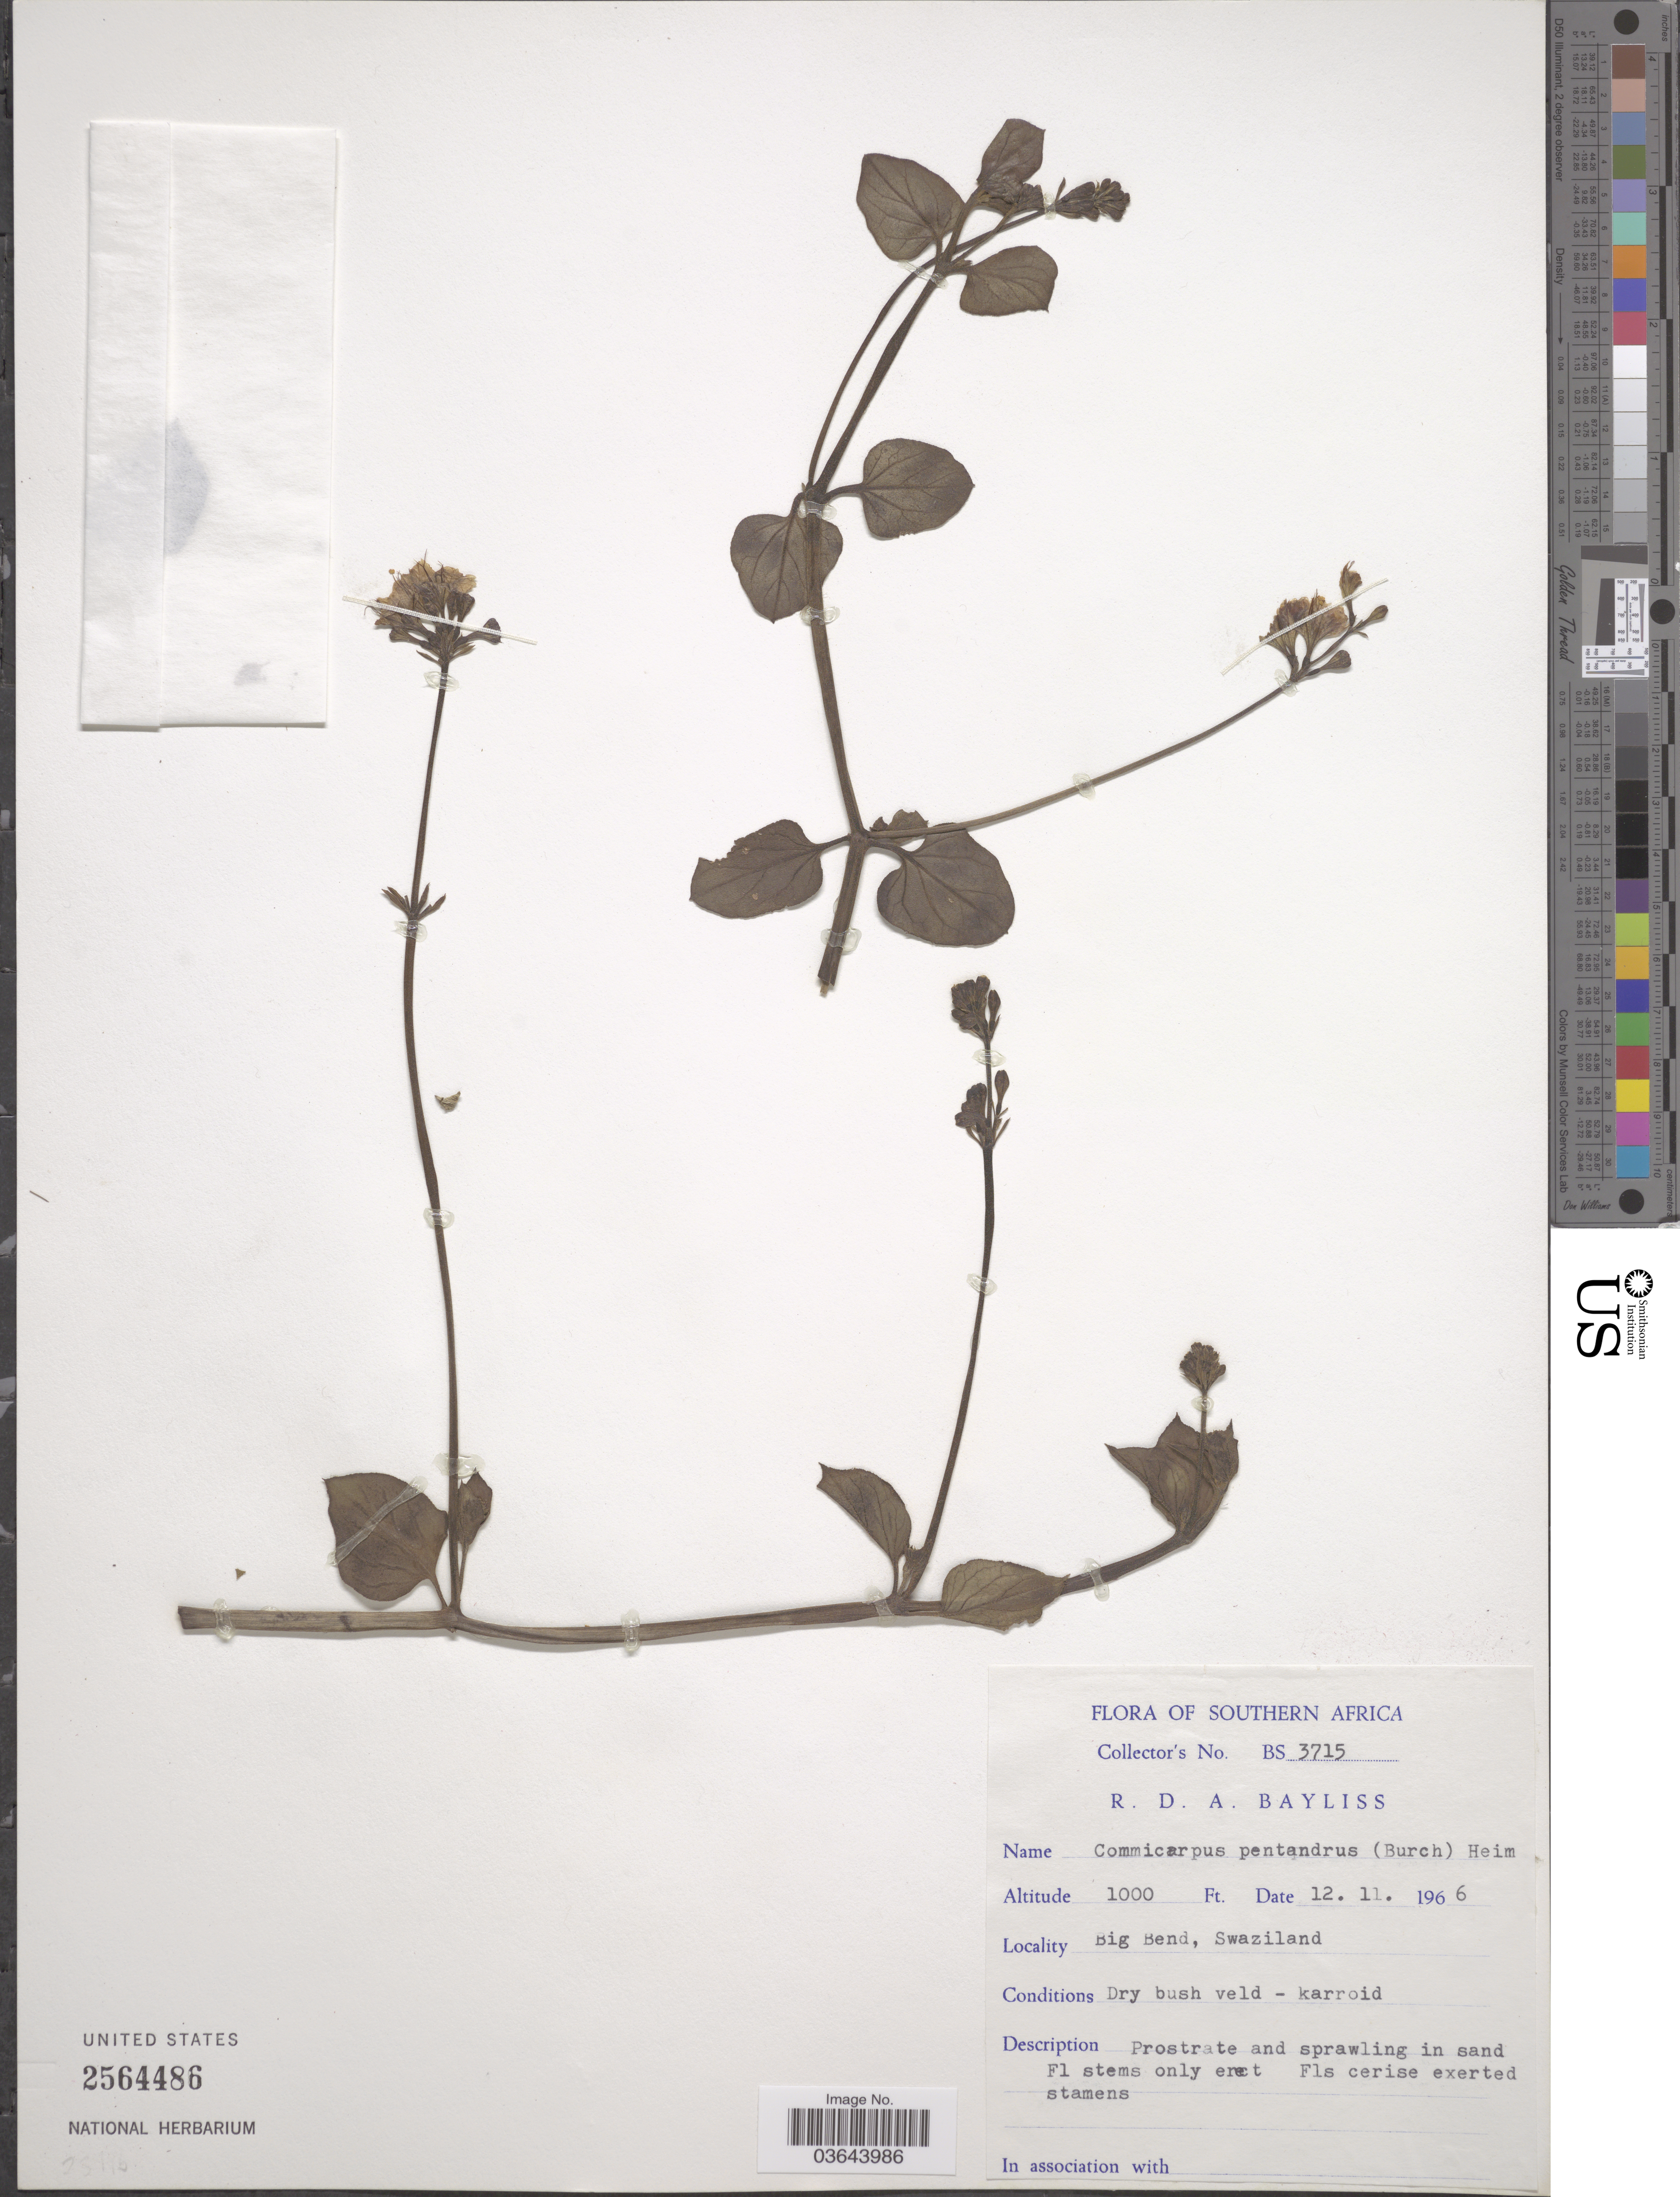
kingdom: Plantae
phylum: Tracheophyta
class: Magnoliopsida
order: Caryophyllales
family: Nyctaginaceae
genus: Boerhavia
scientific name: Boerhavia pentandra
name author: Burch.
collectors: R. Bayliss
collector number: BS 3715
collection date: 1966-11-12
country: Eswatini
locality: Southern Africa. Big Bend.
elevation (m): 305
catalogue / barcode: US 2564486